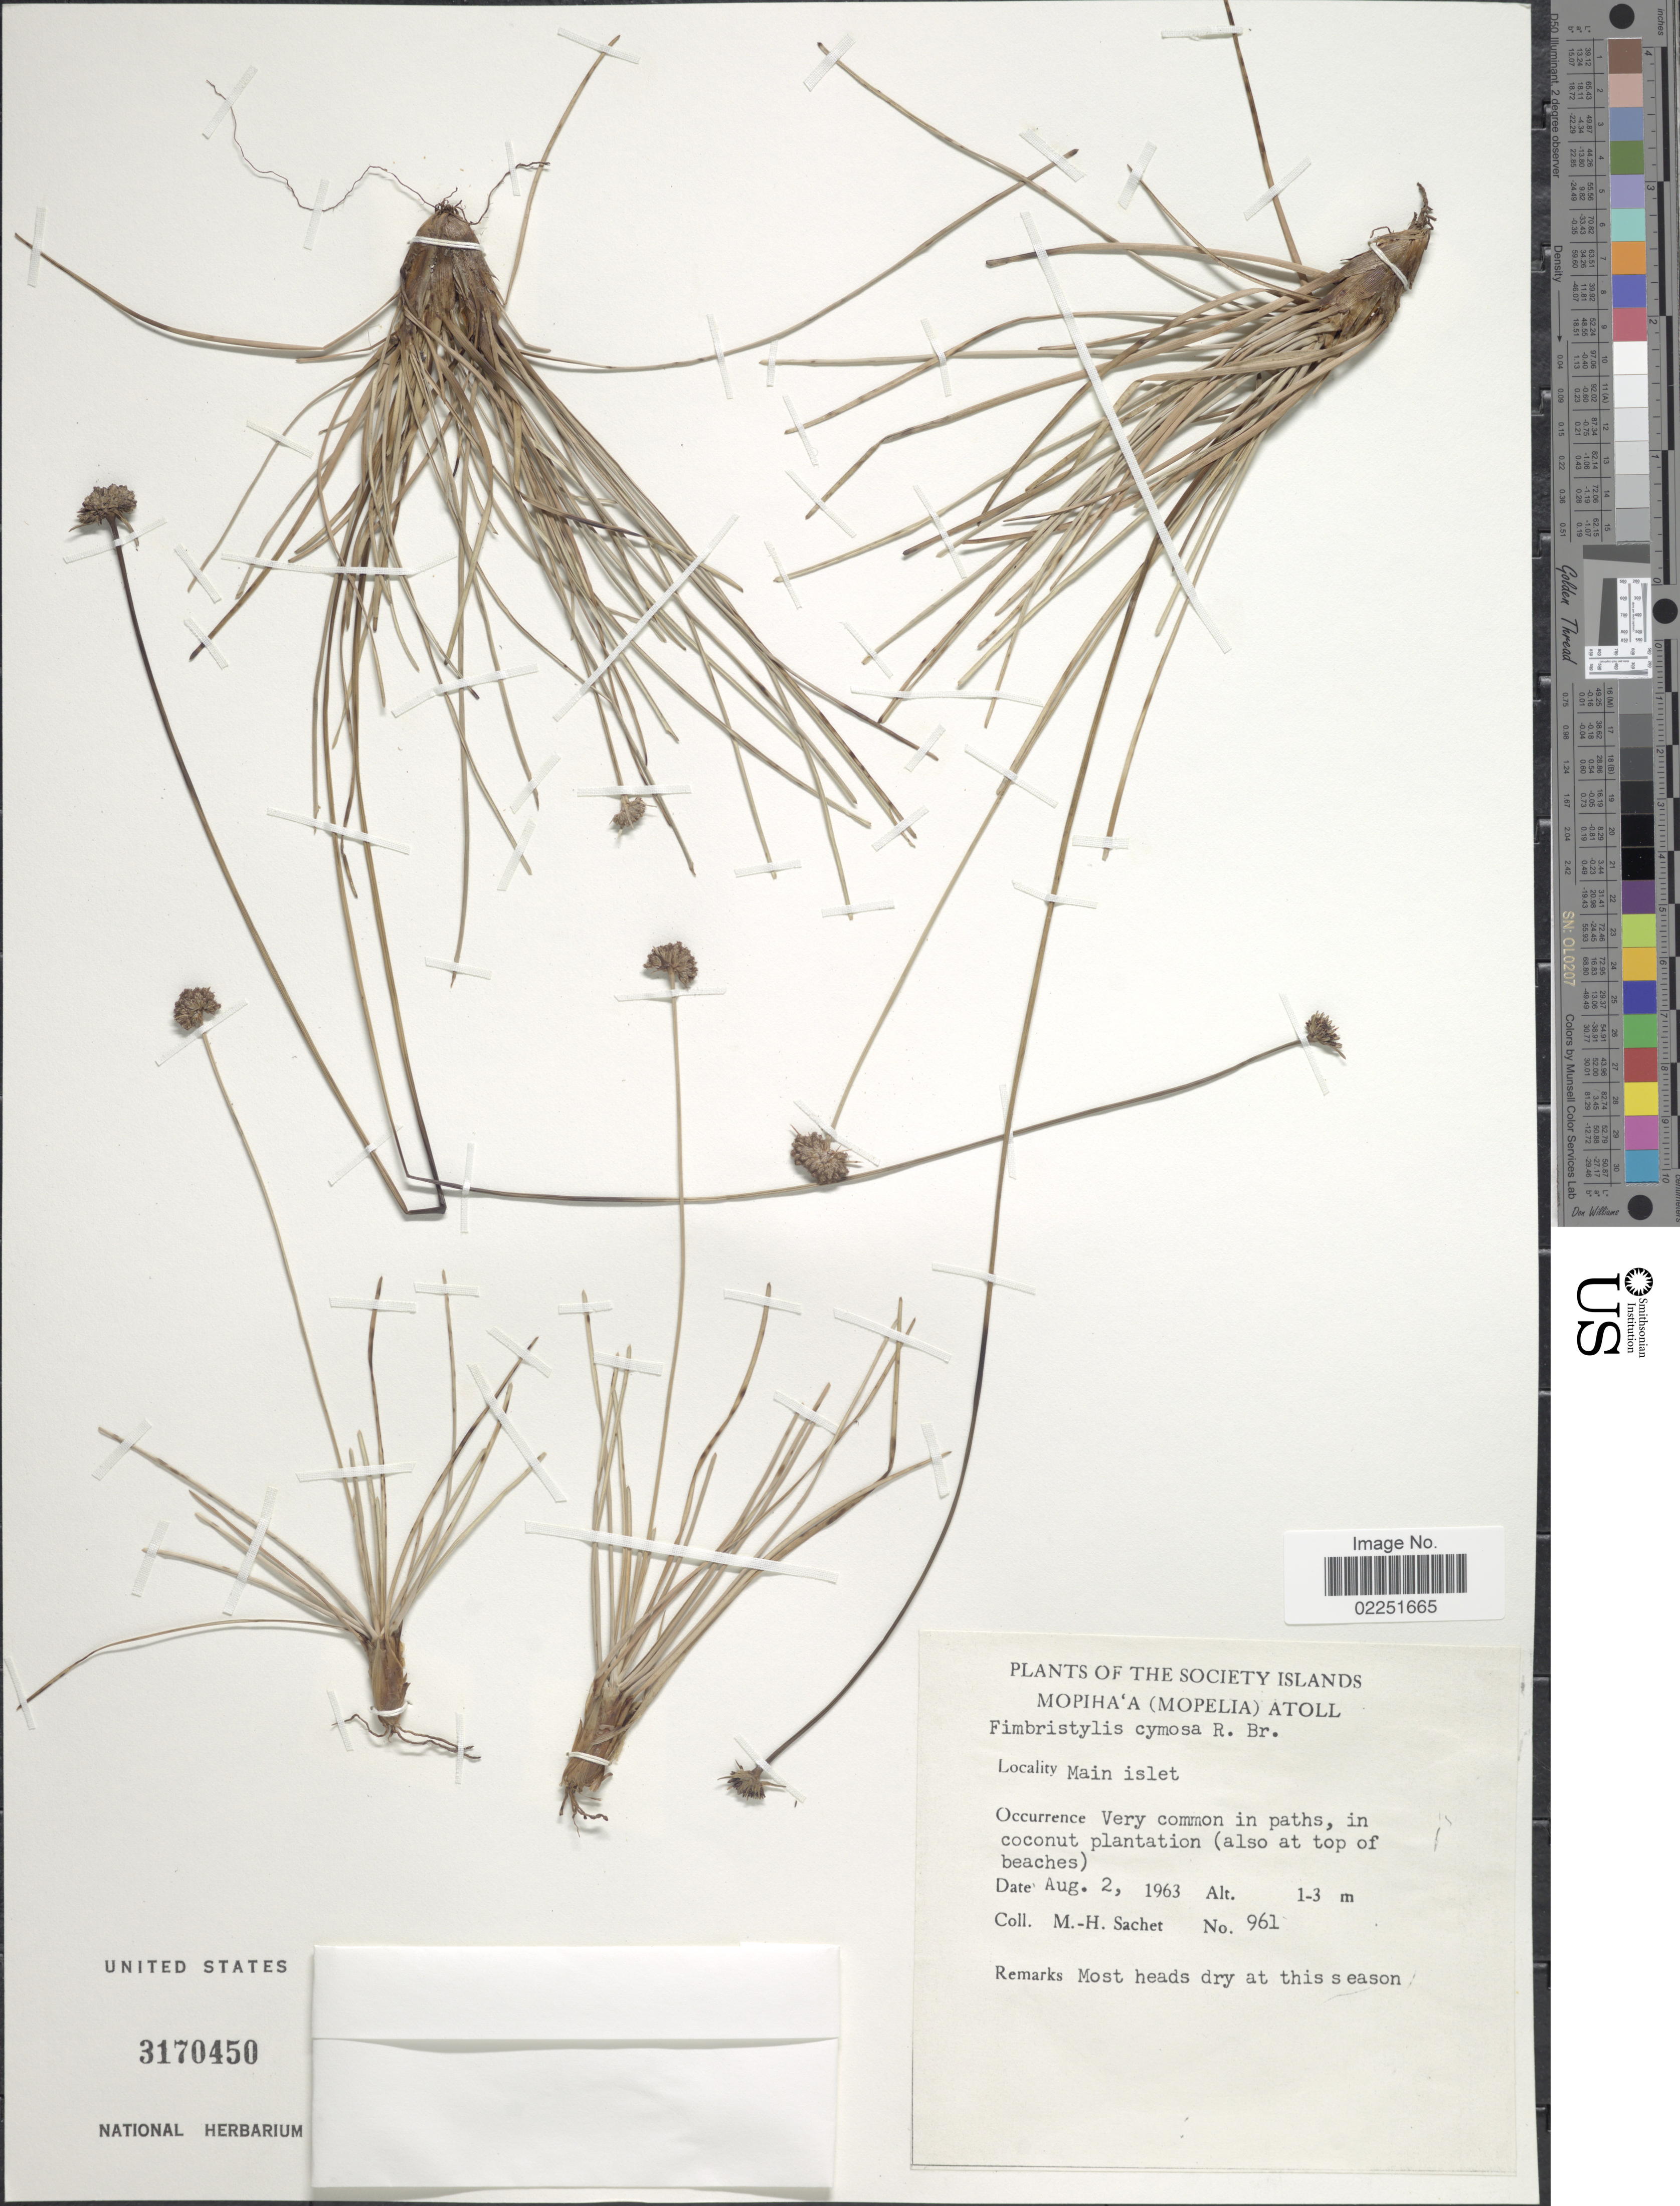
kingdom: Plantae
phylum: Tracheophyta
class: Liliopsida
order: Poales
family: Cyperaceae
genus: Fimbristylis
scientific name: Fimbristylis cymosa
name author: R. Br.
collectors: M.-H. Sachet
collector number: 961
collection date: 1963-08-02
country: French Polynesia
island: Maupihaa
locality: Society Islands. Mopiha'a (Mopelia) Atoll. Main islet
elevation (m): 1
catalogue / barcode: US 3170450